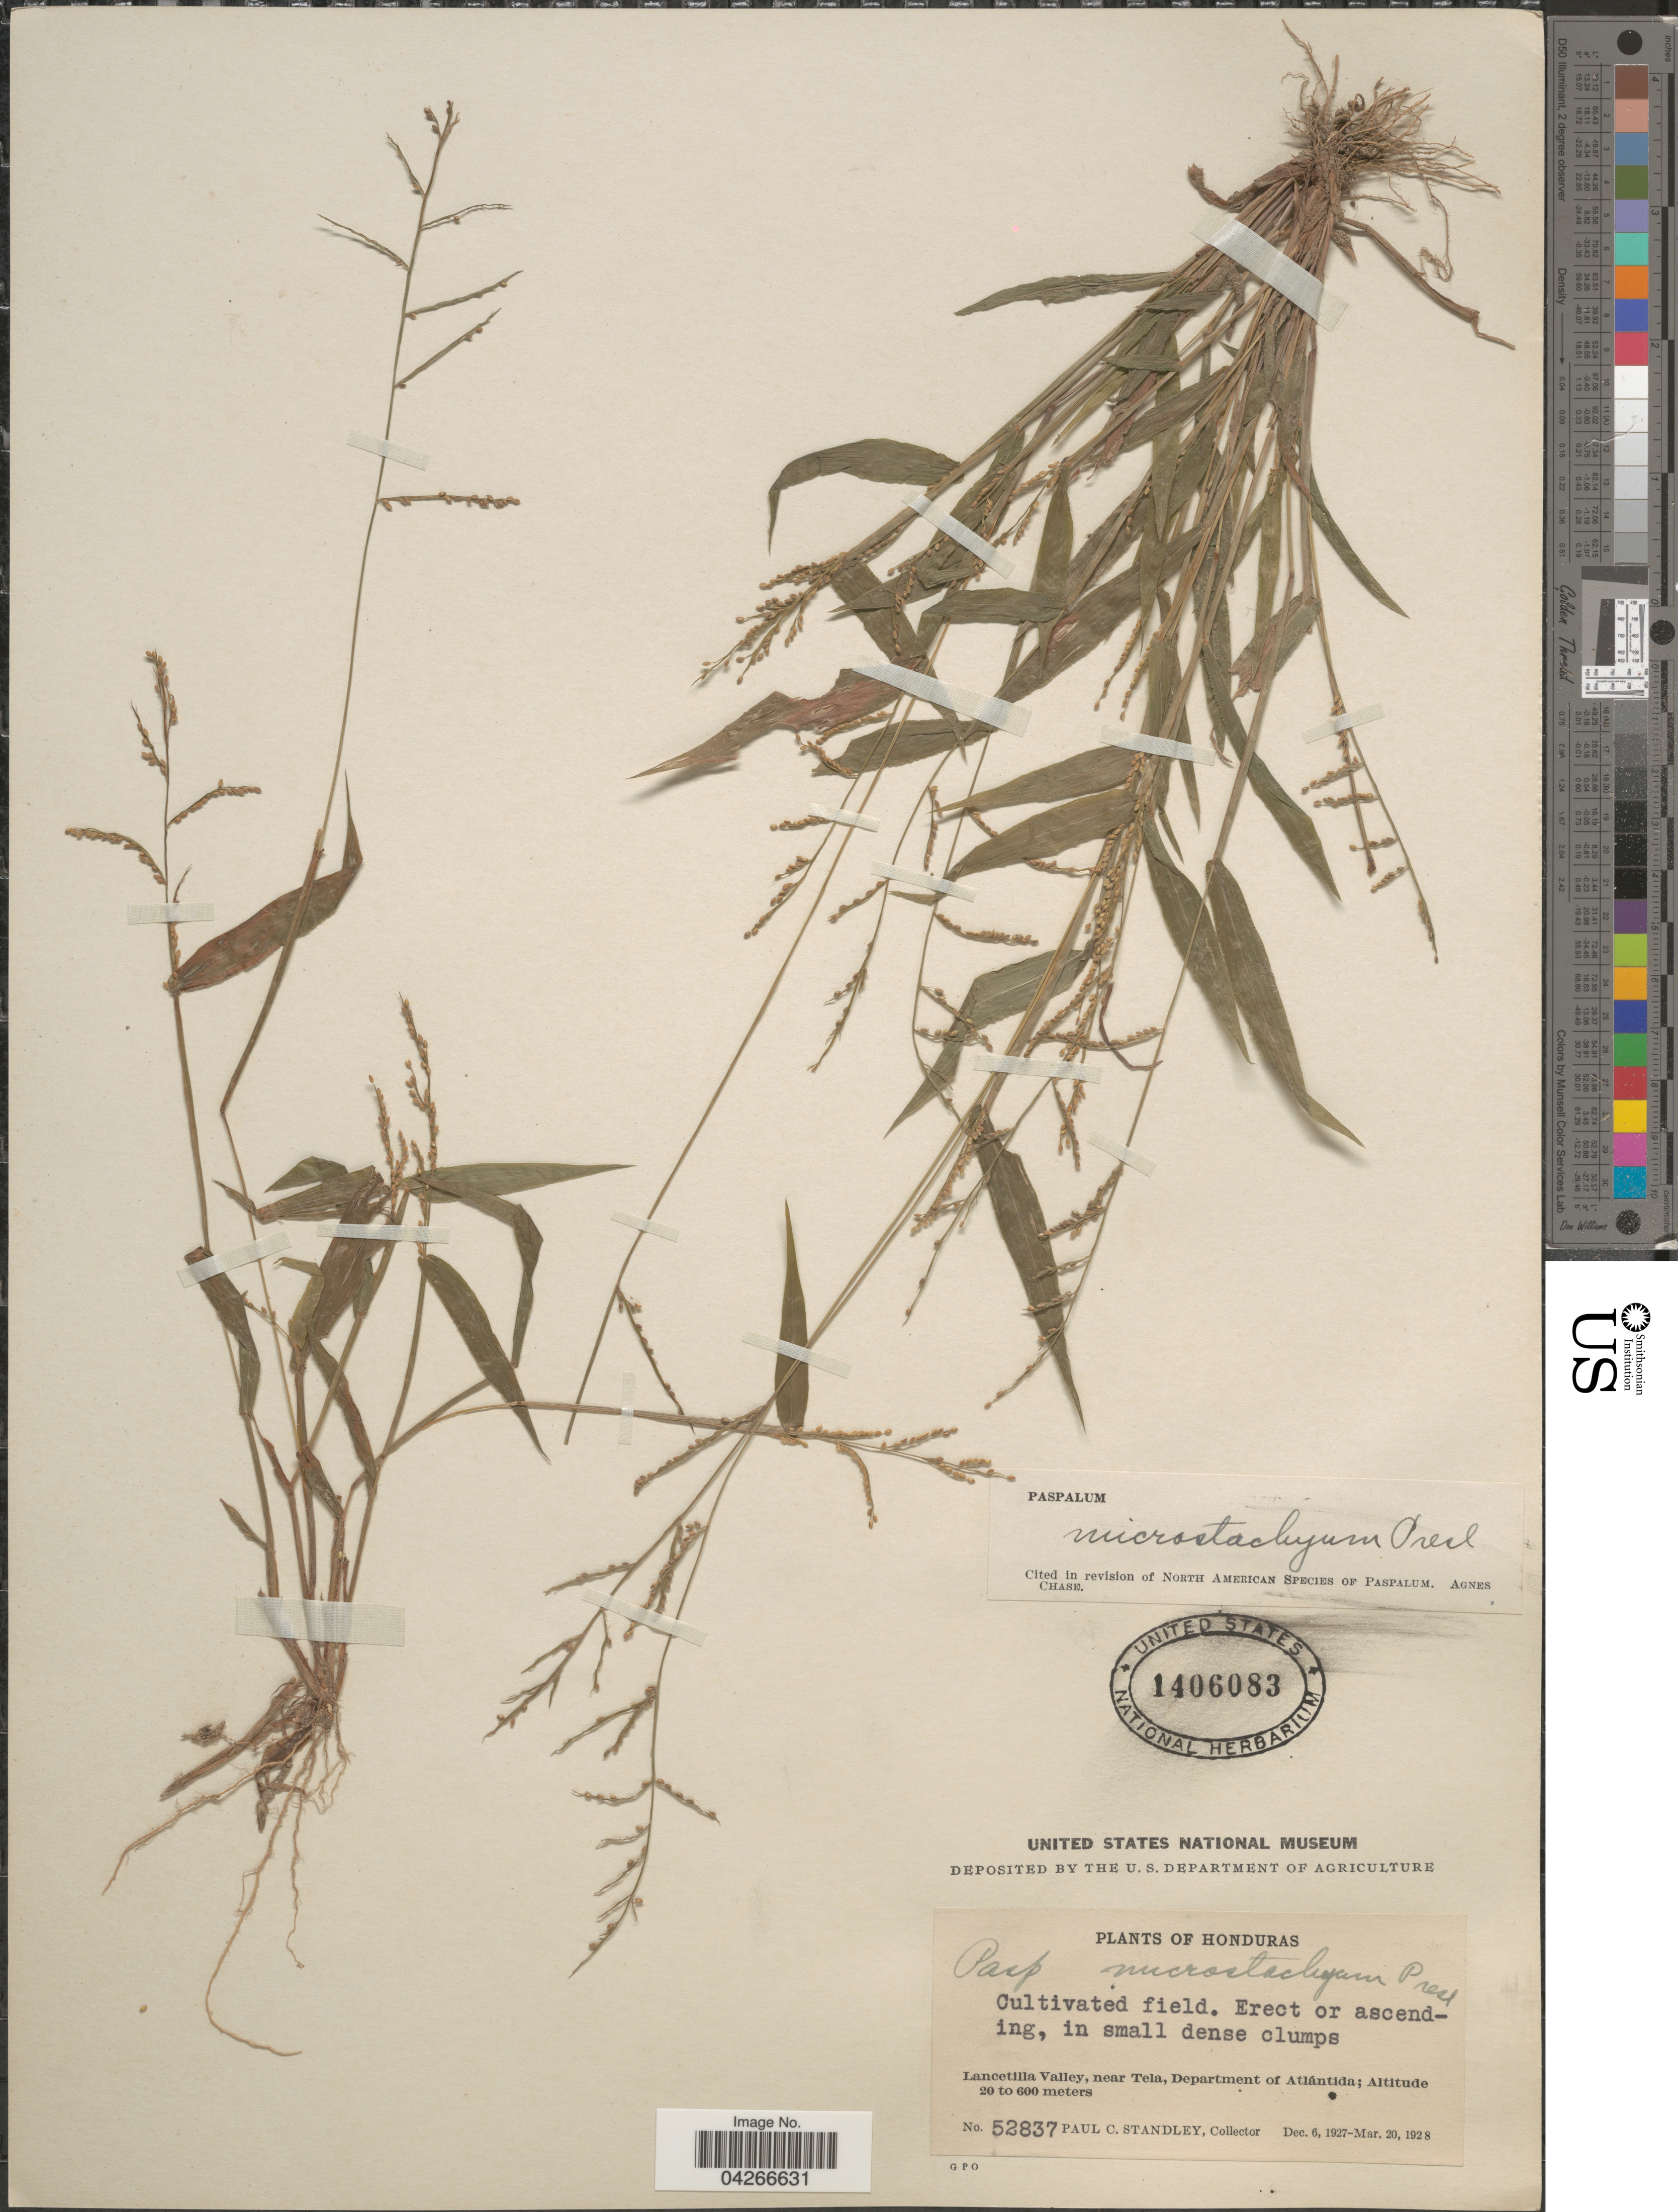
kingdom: Plantae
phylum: Tracheophyta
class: Liliopsida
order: Poales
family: Poaceae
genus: Paspalum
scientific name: Paspalum microstachyum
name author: J. Presl in C. Presl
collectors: P. C. Standley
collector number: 52837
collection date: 1927-12-06/1928-03-20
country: Honduras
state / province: Atlantida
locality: Lancetilla Valley, near Tela, Department of Atlántida.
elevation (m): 20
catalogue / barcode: US 1406083